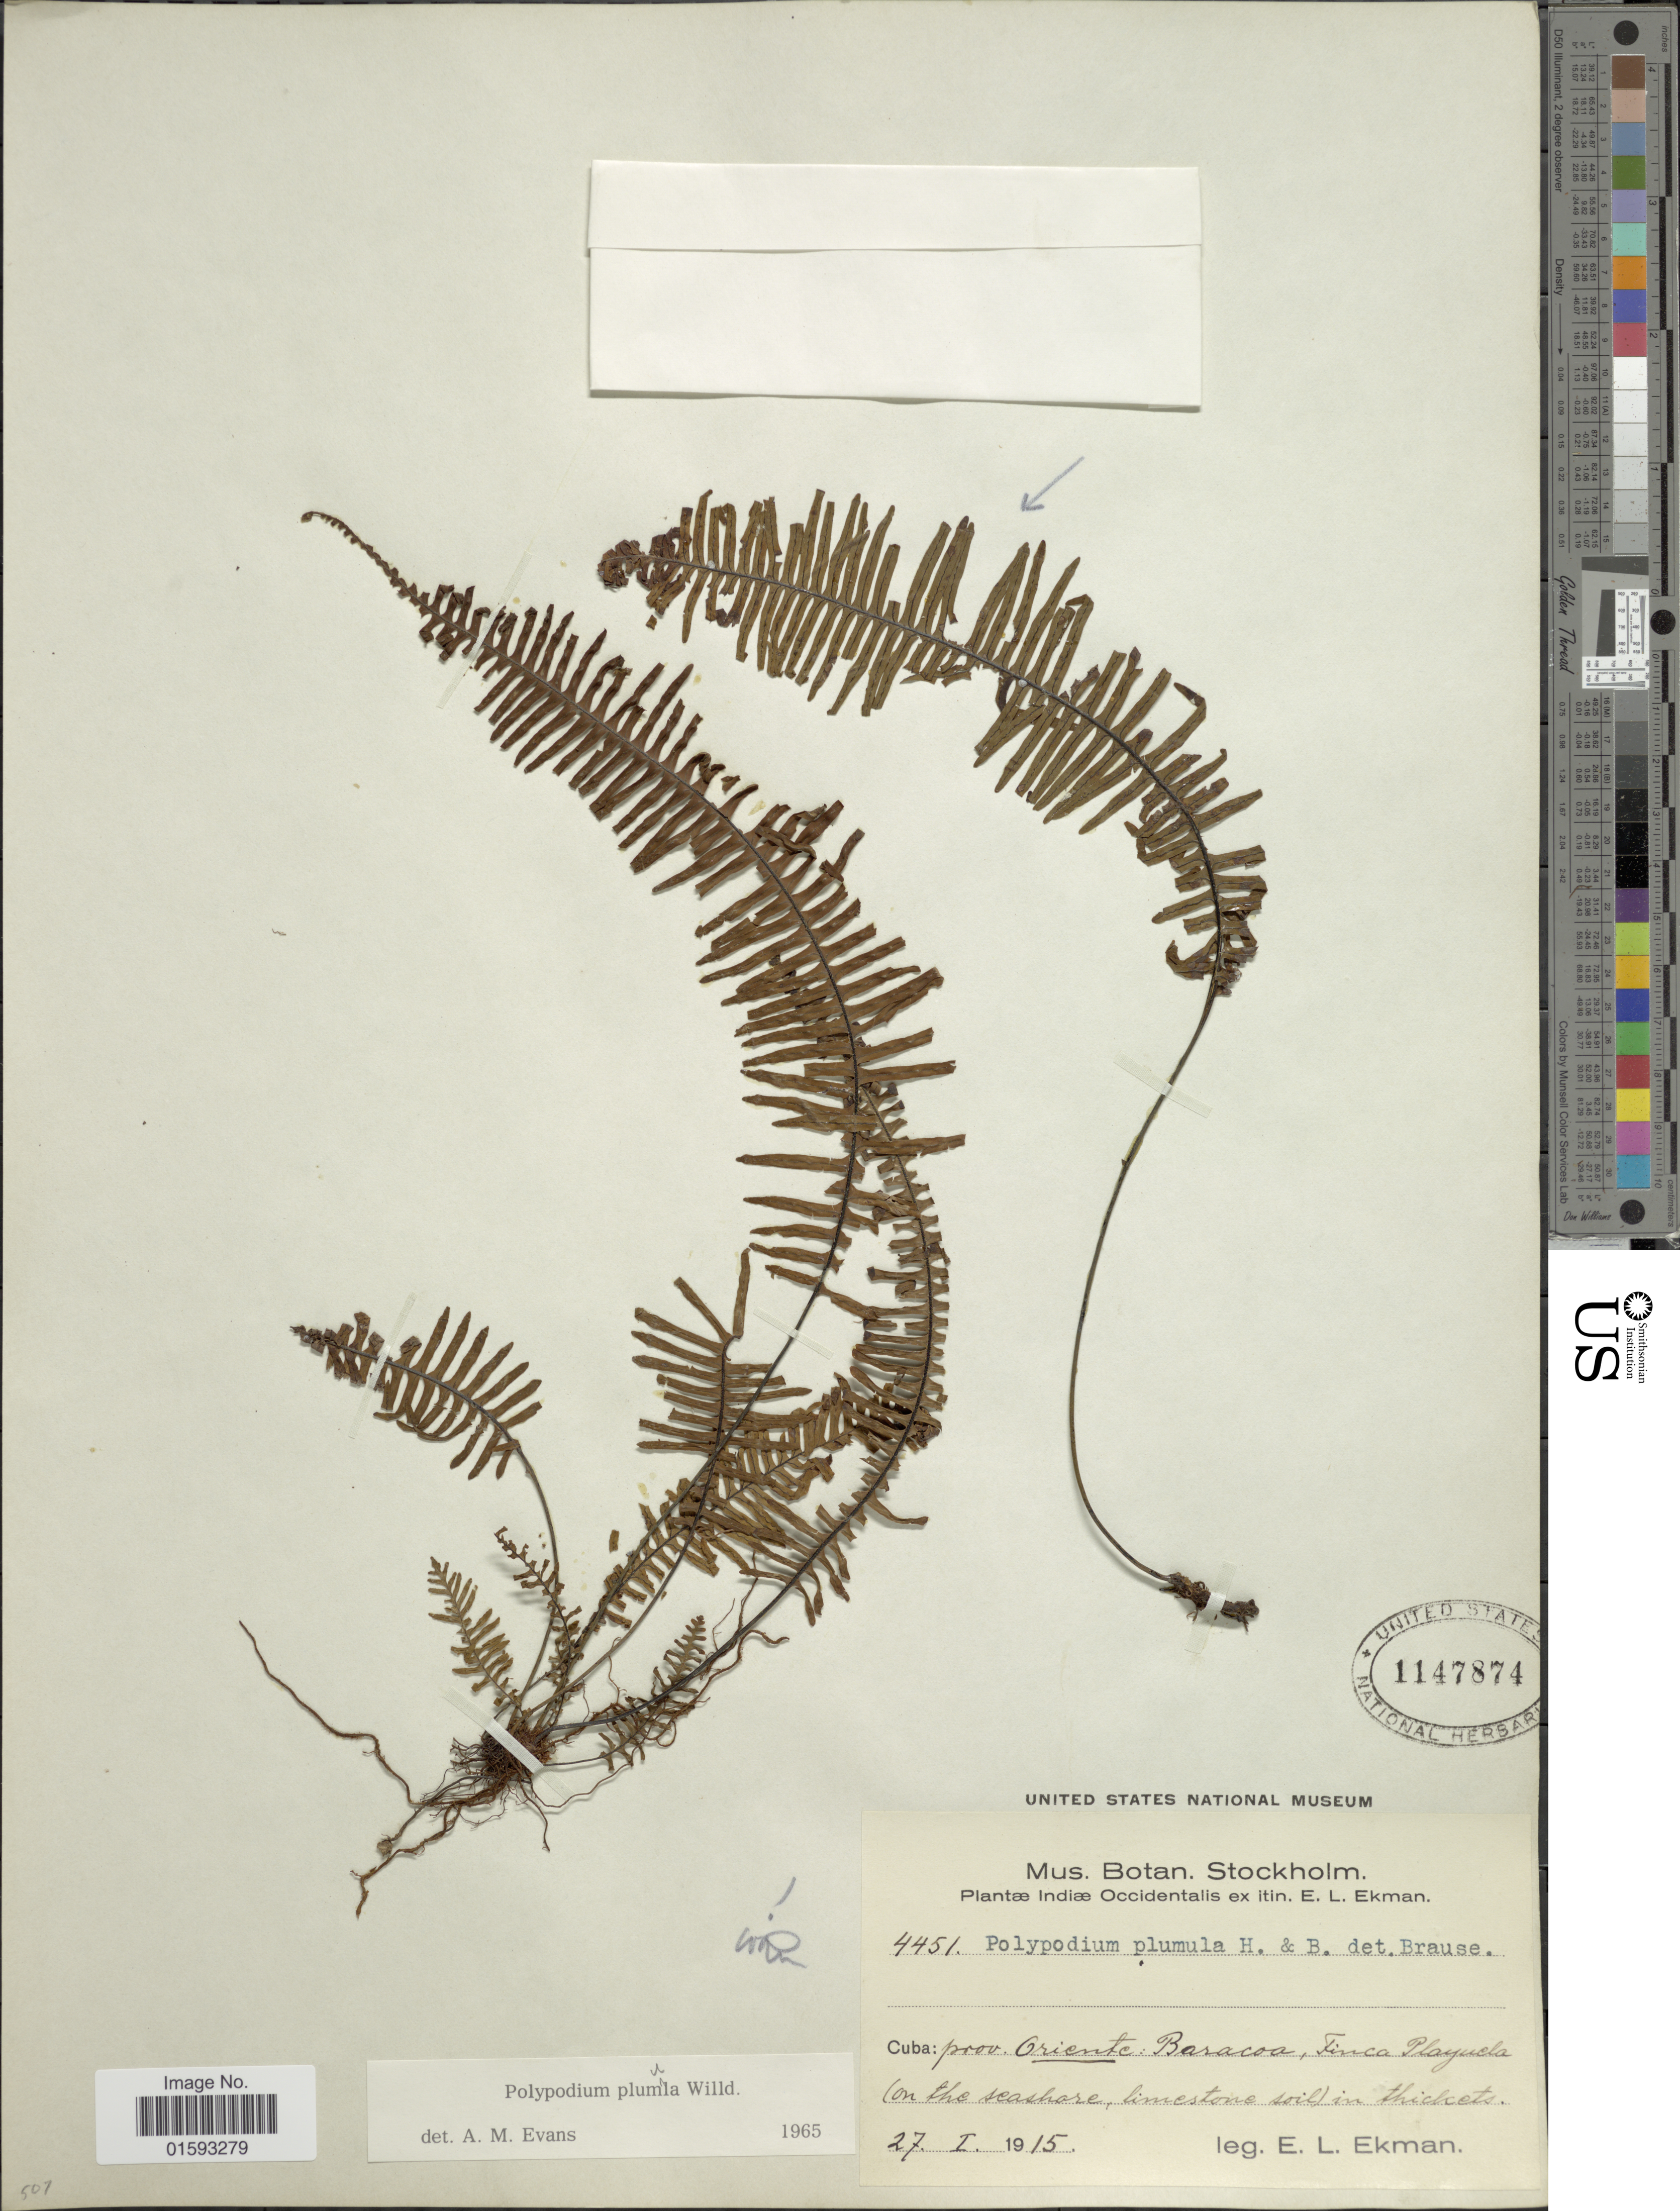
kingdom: Plantae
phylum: Tracheophyta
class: Polypodiopsida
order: Polypodiales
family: Polypodiaceae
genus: Pecluma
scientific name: Pecluma plumula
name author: (Humb. & Bonpl. ex Willd.) M.G. Price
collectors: E. L. Ekman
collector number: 4451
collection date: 1915-01-27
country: Cuba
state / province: Oriente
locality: Baracoa, Finca Playucla(on the seashore, limestone soil) in thickets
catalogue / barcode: US 1147874